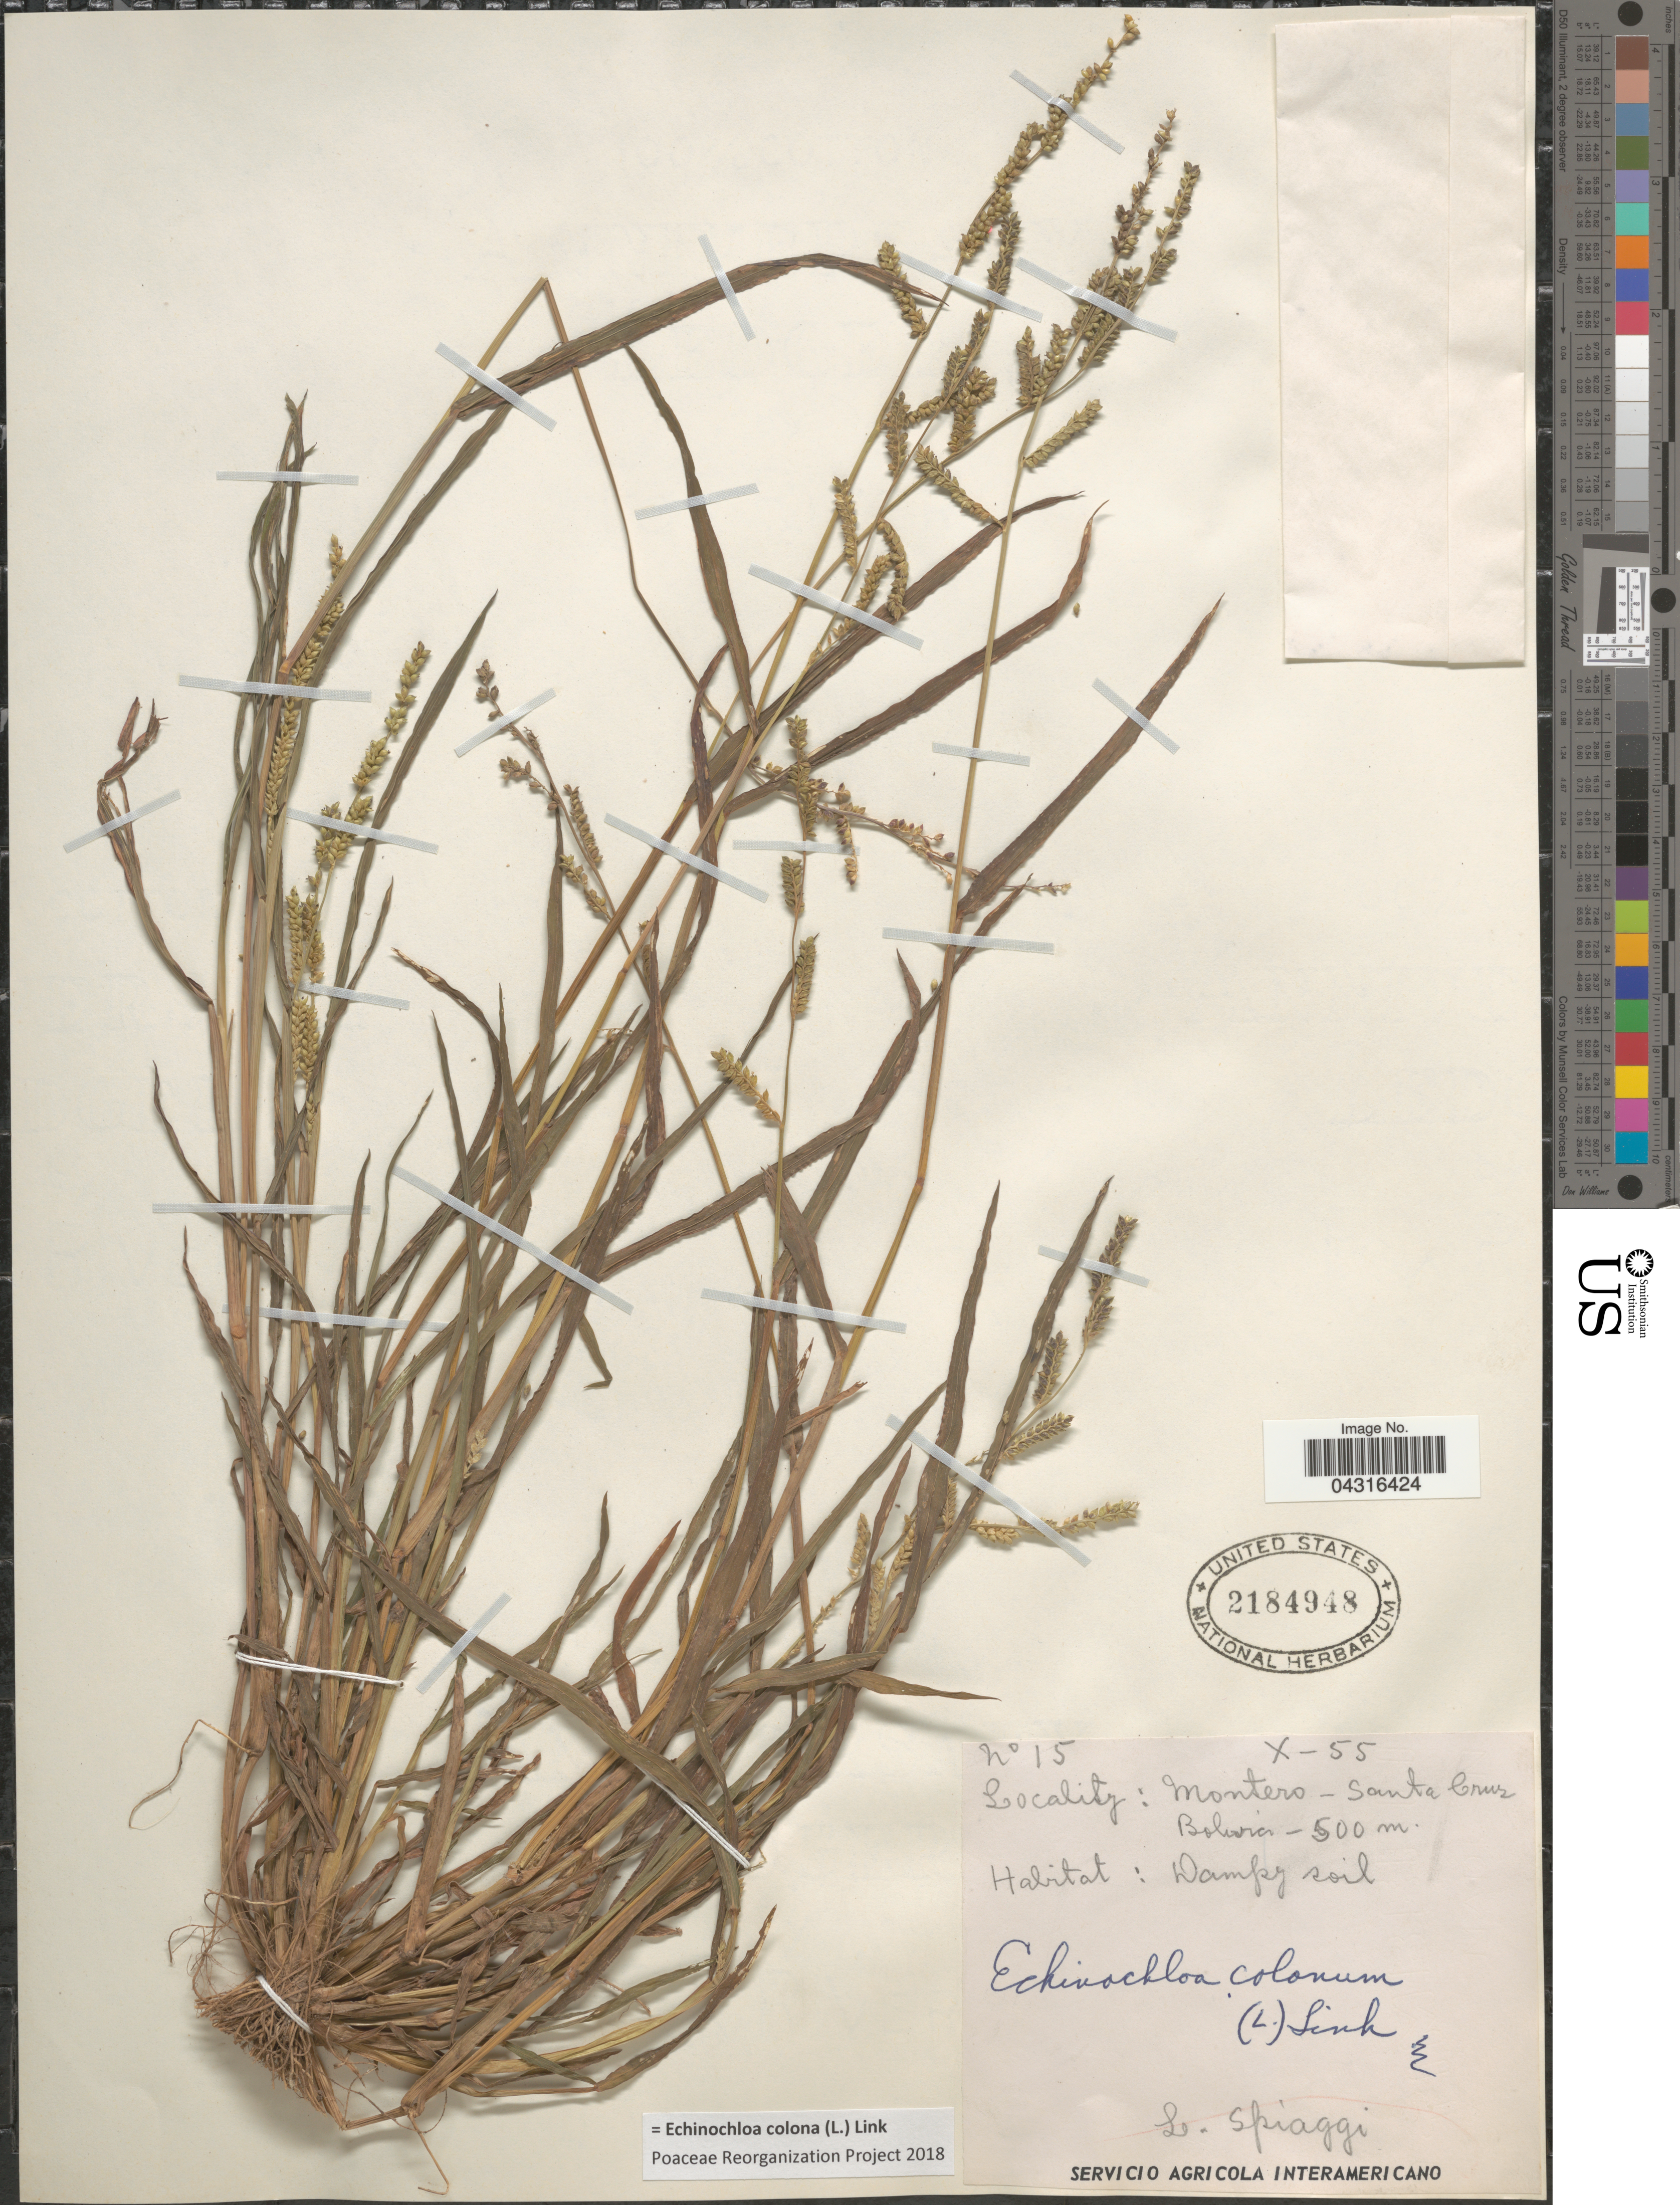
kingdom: Plantae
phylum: Tracheophyta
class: Liliopsida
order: Poales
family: Poaceae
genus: Echinochloa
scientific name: Echinochloa colona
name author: (L.) Link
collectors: L. Spiaggi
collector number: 15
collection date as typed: Transcribed d/m/y: /10/55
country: Bolivia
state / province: Santa Cruz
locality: Montero.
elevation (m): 500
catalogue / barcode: US 2184948